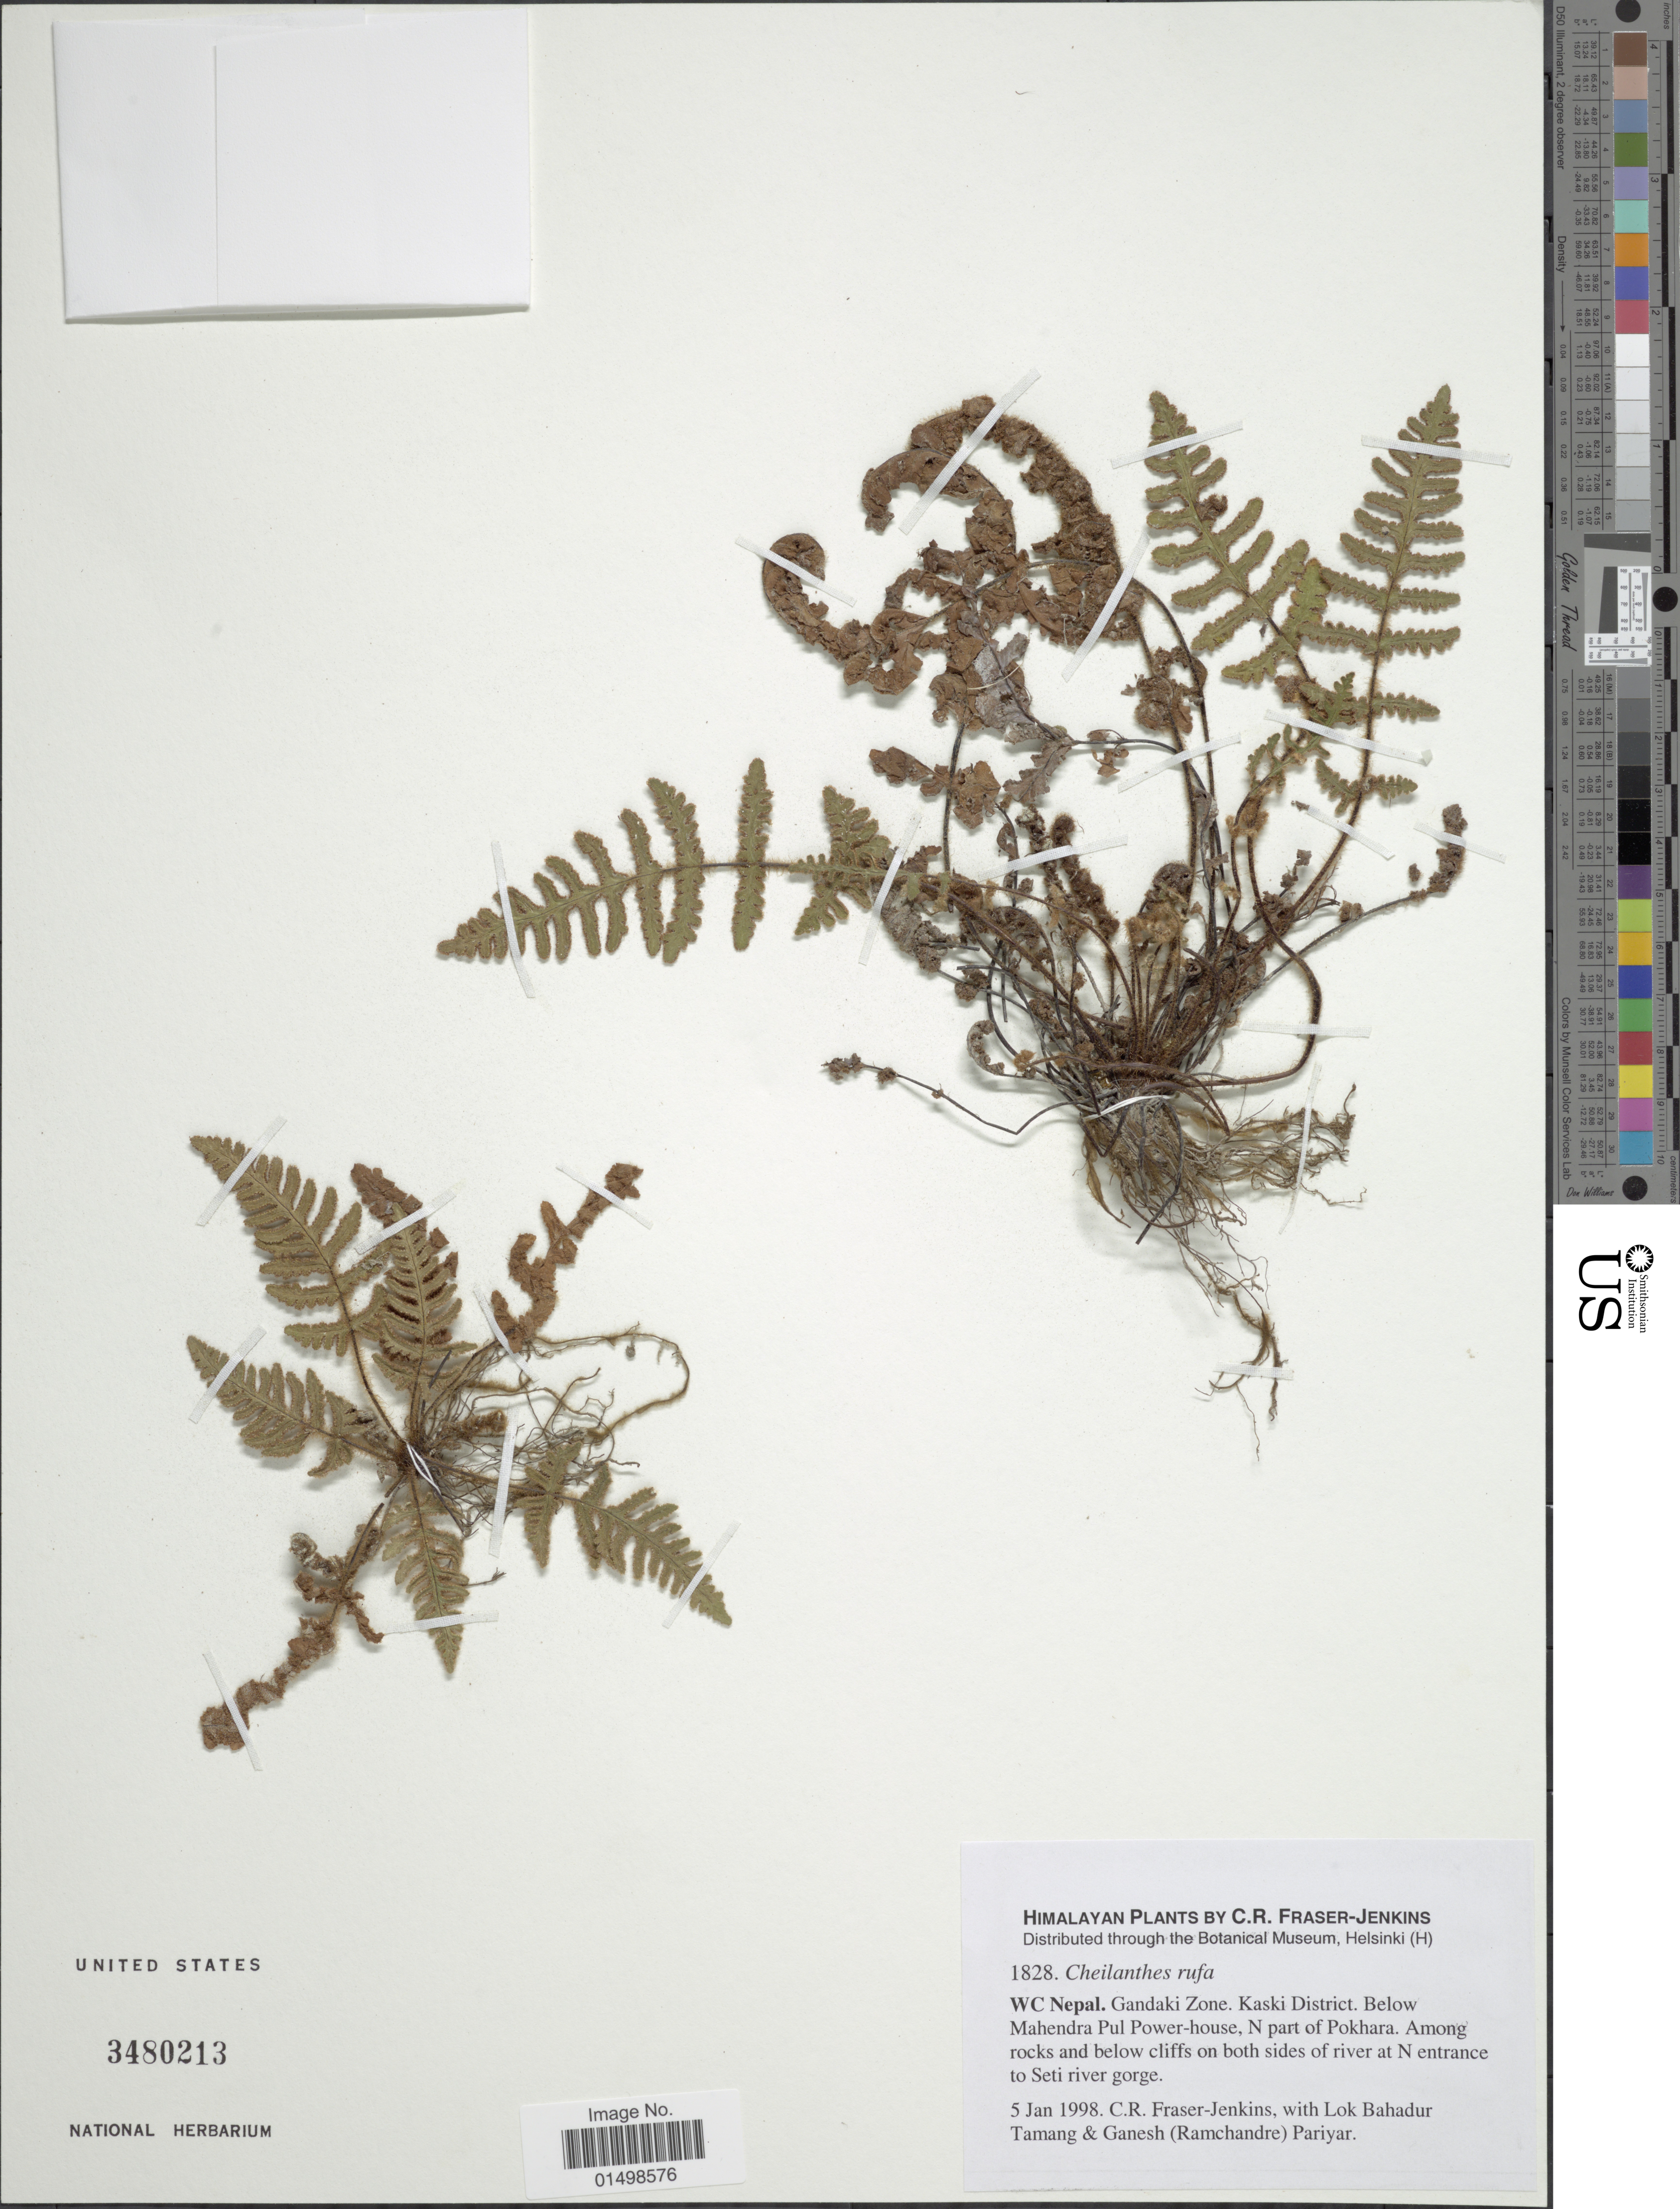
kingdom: Plantae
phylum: Tracheophyta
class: Polypodiopsida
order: Polypodiales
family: Pteridaceae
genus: Aleuritopteris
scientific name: Aleuritopteris rufa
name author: (D. Don) Ching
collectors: C. R. Fraser-Jenkins, L. Tamang & G. Pariyar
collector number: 1828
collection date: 1998-01-05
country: Nepal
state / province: Gandaki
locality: Himalayan Plants. WC Nepal. Gandaki Zone. Kaski District. Below Mahendra Pul Power-house, N part of Pokhara. Among rocks and below cliffs on both sides of river at N entrance to Seti river gorge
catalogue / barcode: US 3480213